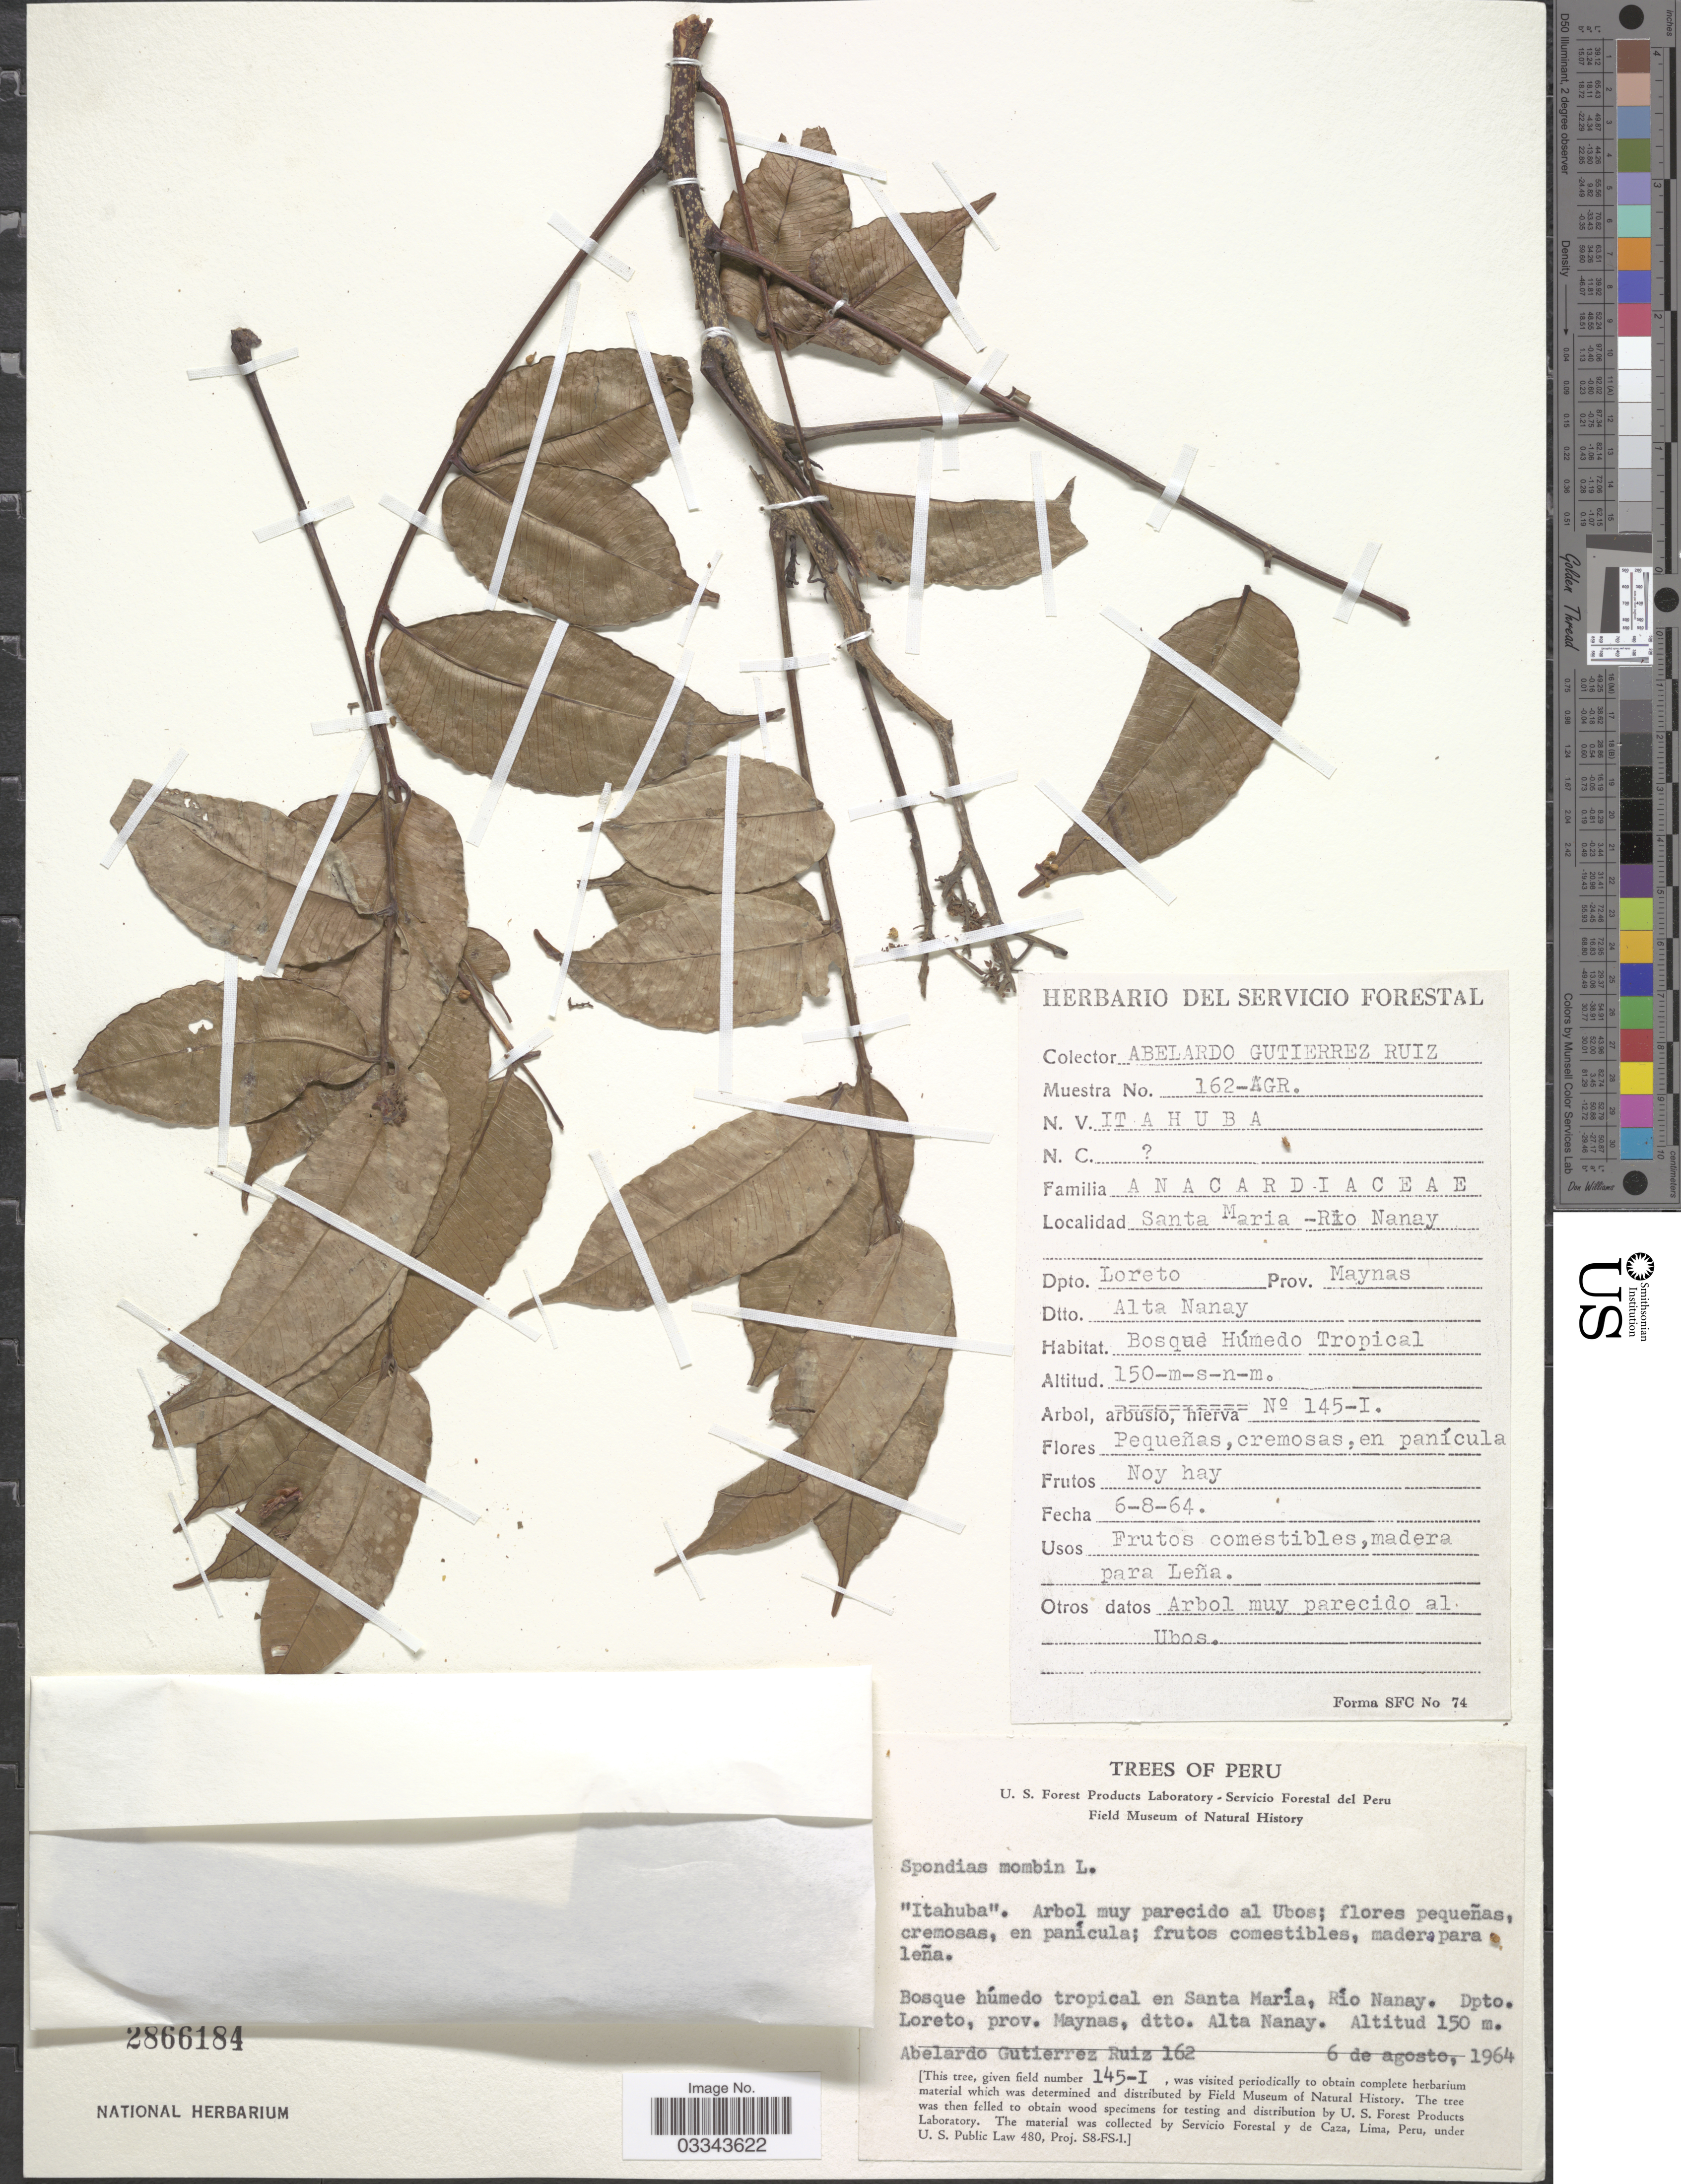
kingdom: Plantae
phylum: Tracheophyta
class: Magnoliopsida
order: Sapindales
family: Anacardiaceae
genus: Spondias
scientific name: Spondias mombin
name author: L.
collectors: A. Gutiérrez Ruíz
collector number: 162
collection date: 1964-08-06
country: Peru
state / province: Loreto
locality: Bosque húmedo tropical en Santa María, Río Nanay. Dpto. Loreto, prov. Maynas, dtto. Alta Nanay.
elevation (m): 150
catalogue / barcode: US 2866184